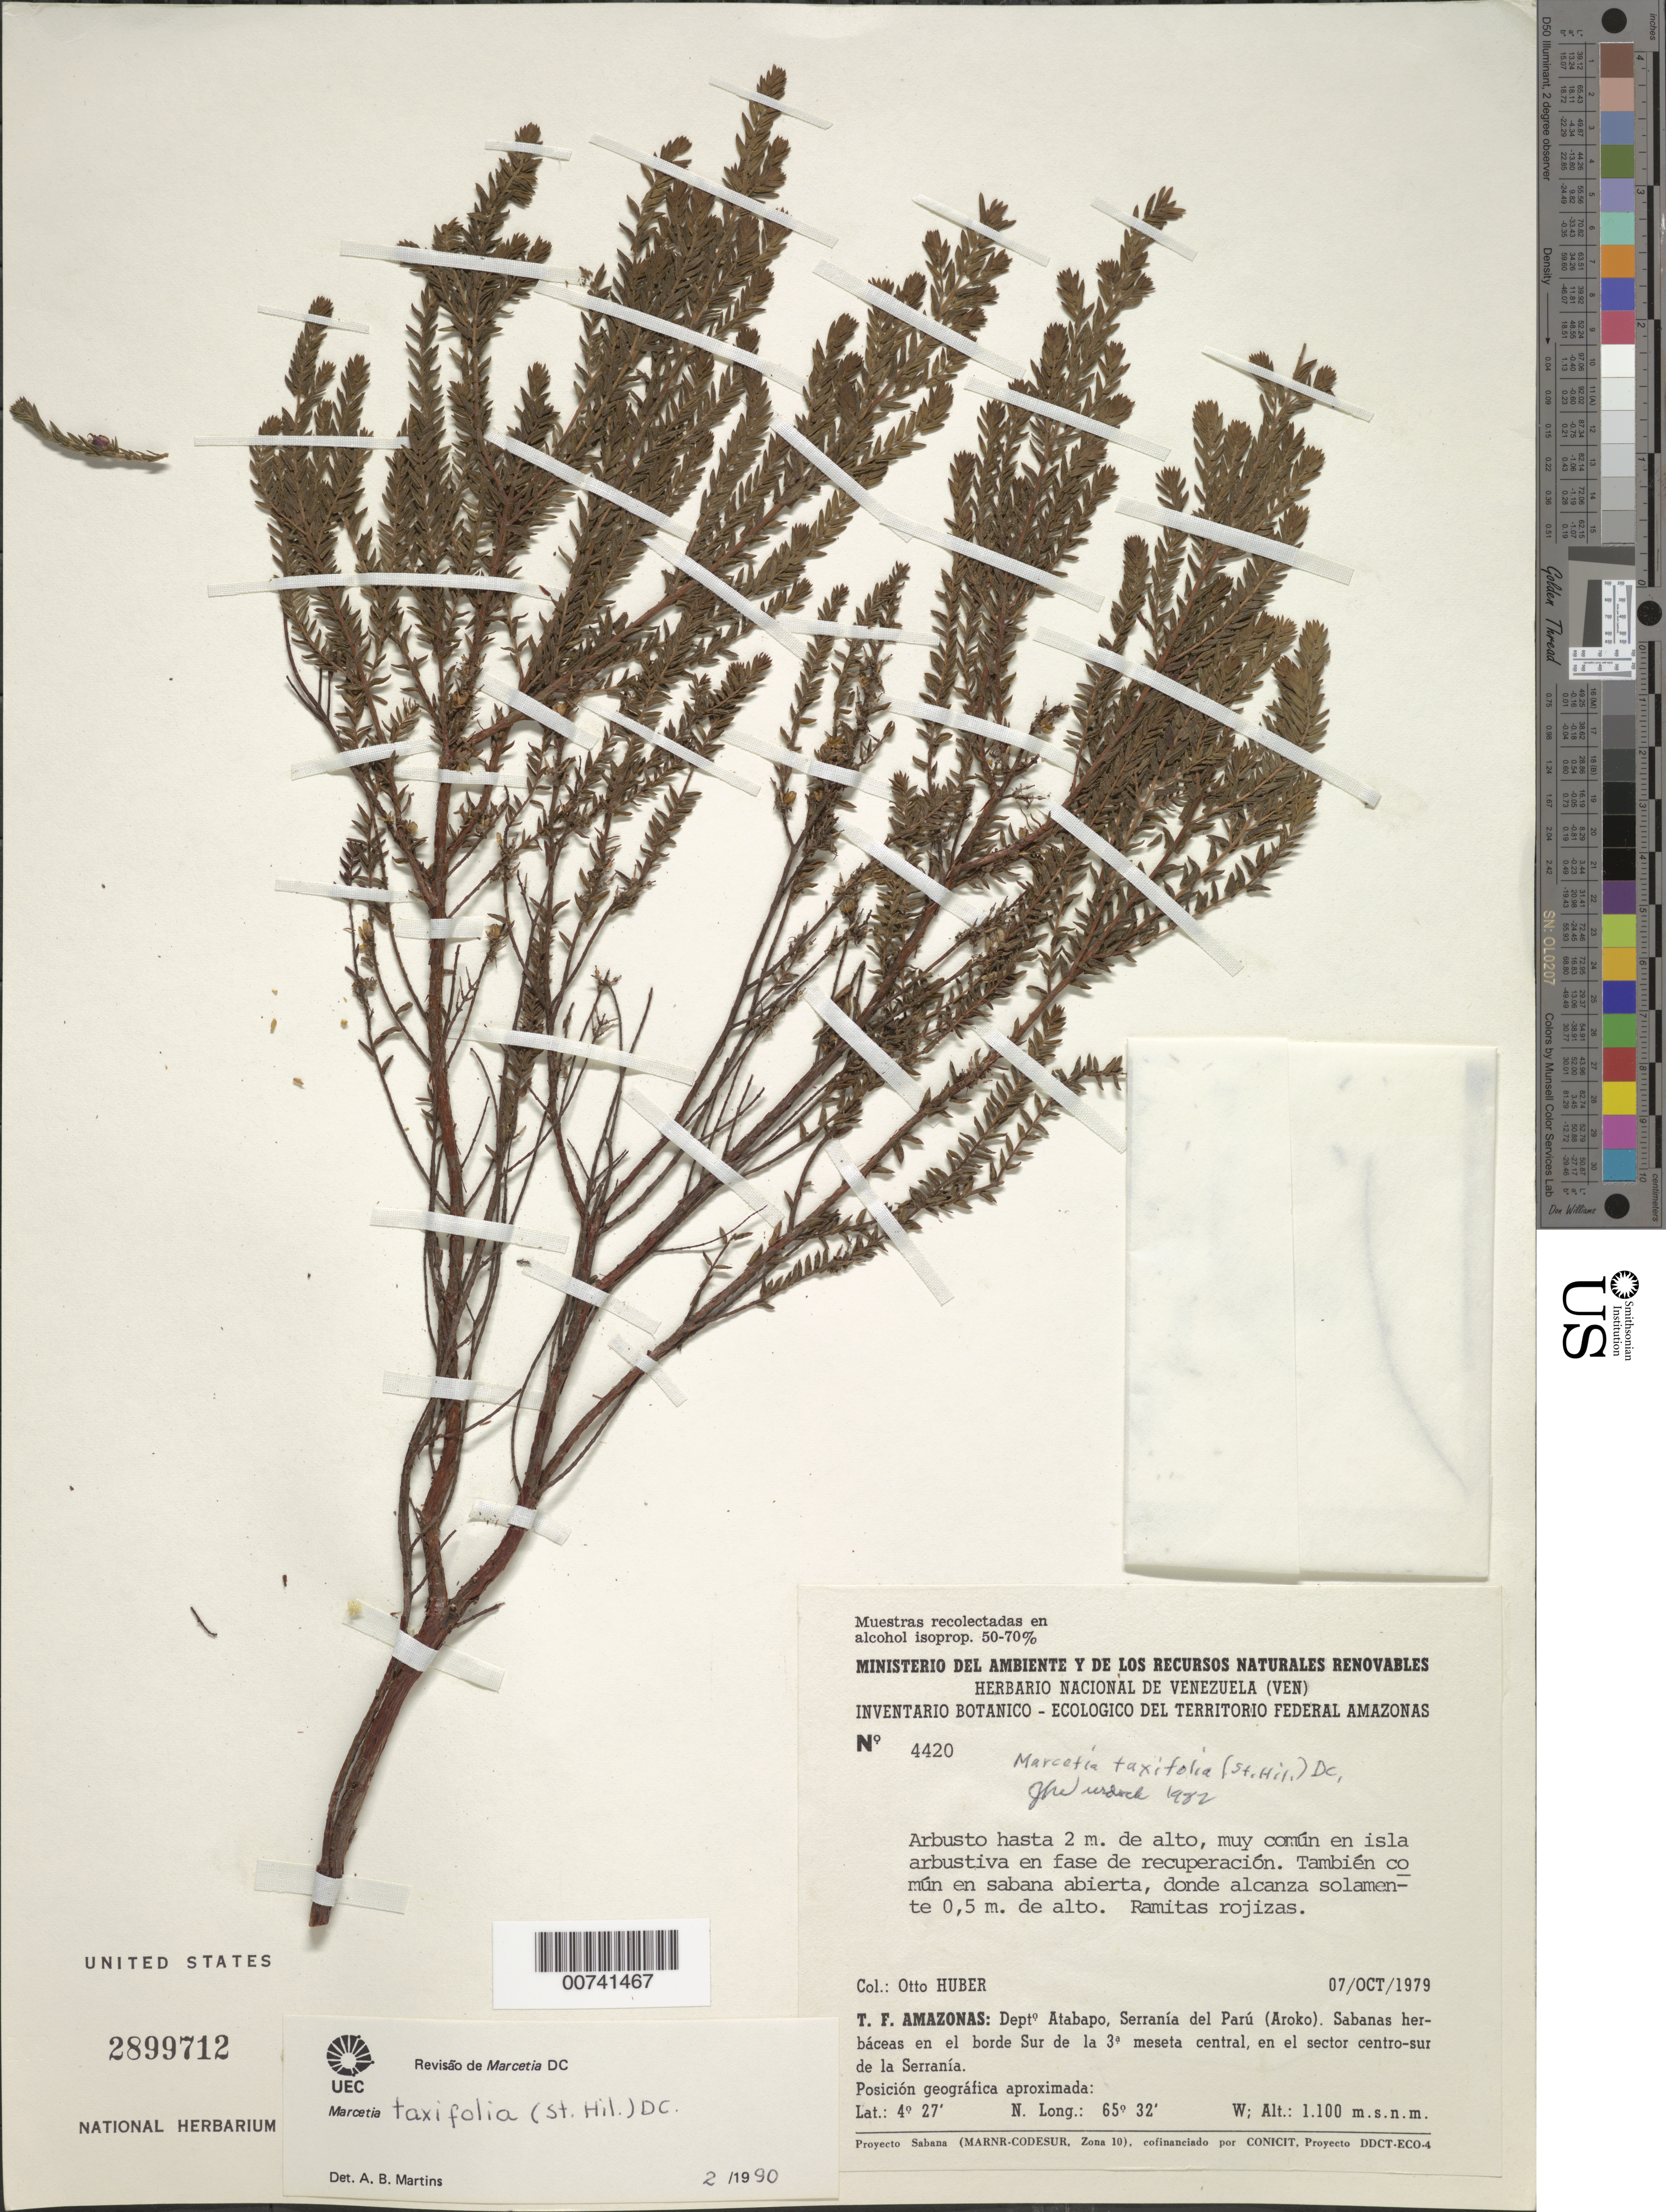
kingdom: Plantae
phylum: Tracheophyta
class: Magnoliopsida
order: Myrtales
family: Melastomataceae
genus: Marcetia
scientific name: Marcetia taxifolia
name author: (A. St.-Hil.) DC.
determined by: Martins, A. B.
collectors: O. Huber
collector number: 4420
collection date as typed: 7-Oct-79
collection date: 1979-10-07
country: Venezuela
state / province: Amazonas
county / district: Atabapo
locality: Serranía del Parú (Aroko)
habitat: Bushy island in area of regeneration; also in open savanna where it reaches only 0.5 m in height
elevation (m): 1100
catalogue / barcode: US 2899712